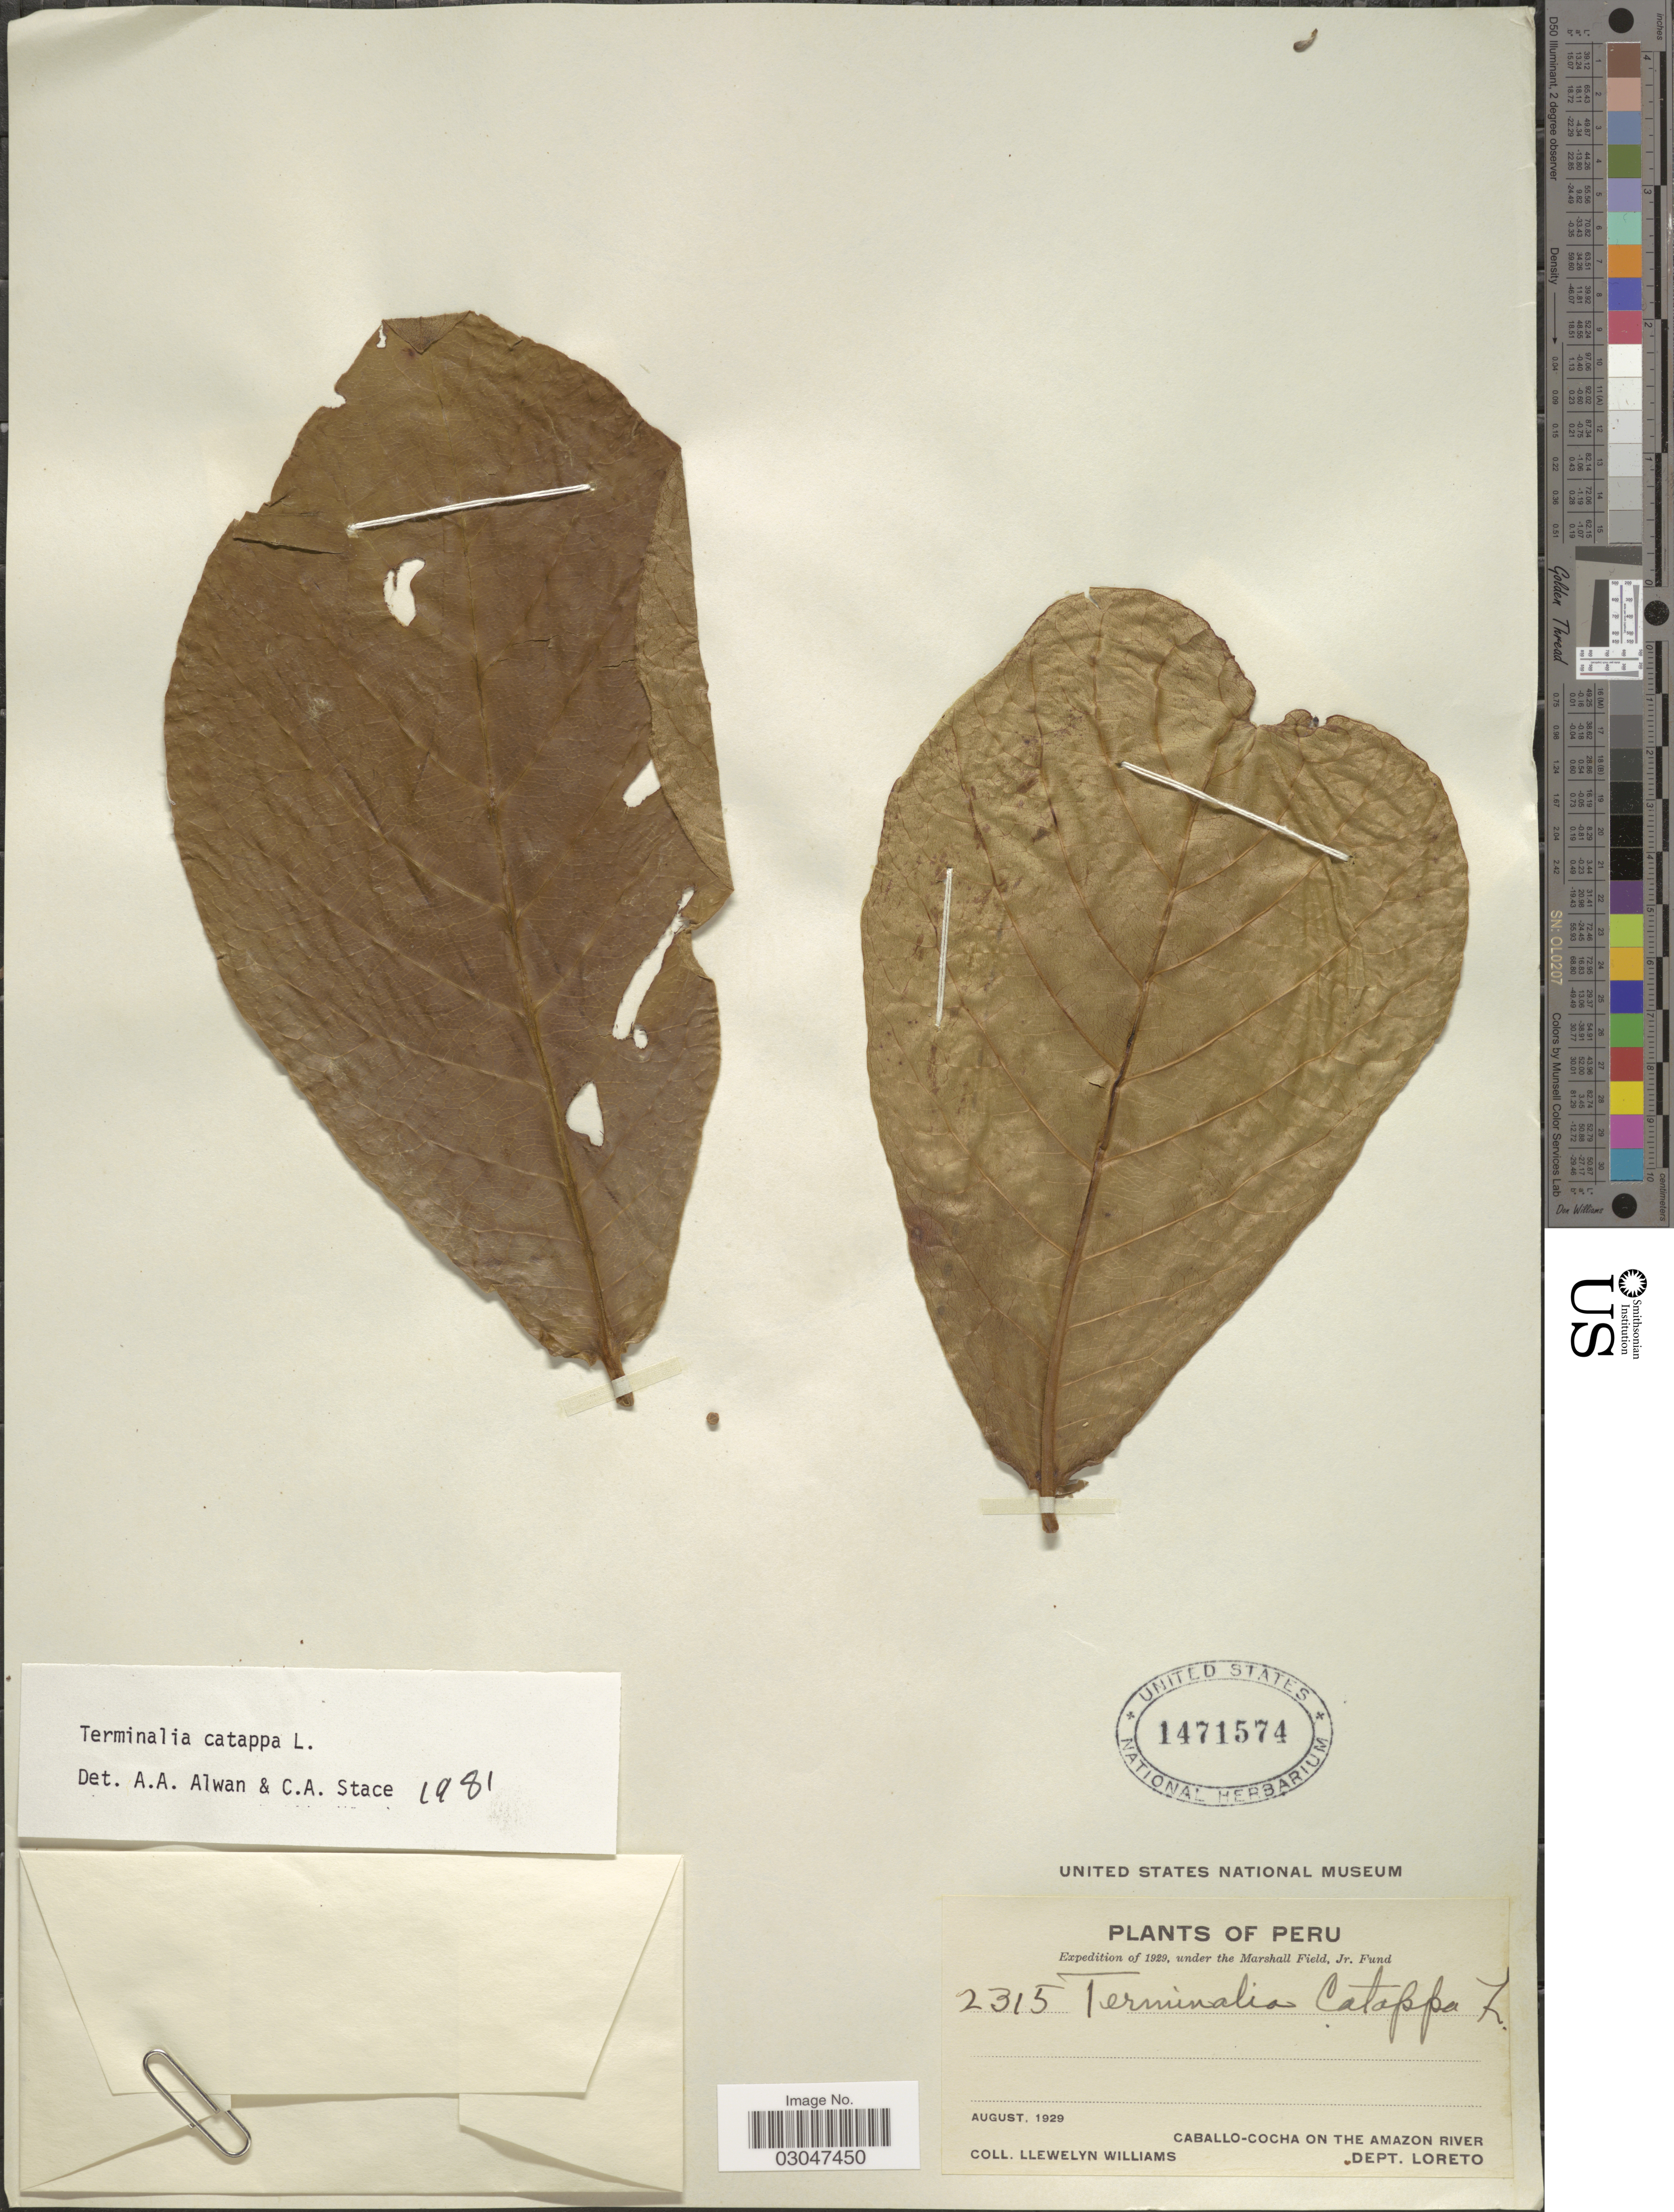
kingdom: Plantae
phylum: Tracheophyta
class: Magnoliopsida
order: Myrtales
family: Combretaceae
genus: Terminalia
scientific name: Terminalia catappa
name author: L.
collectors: Ll. Williams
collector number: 2315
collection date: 1929-08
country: Peru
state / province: Loreto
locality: Caballo-Cocha on the Amazon River. Dept. Loreto.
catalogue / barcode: US 1471574